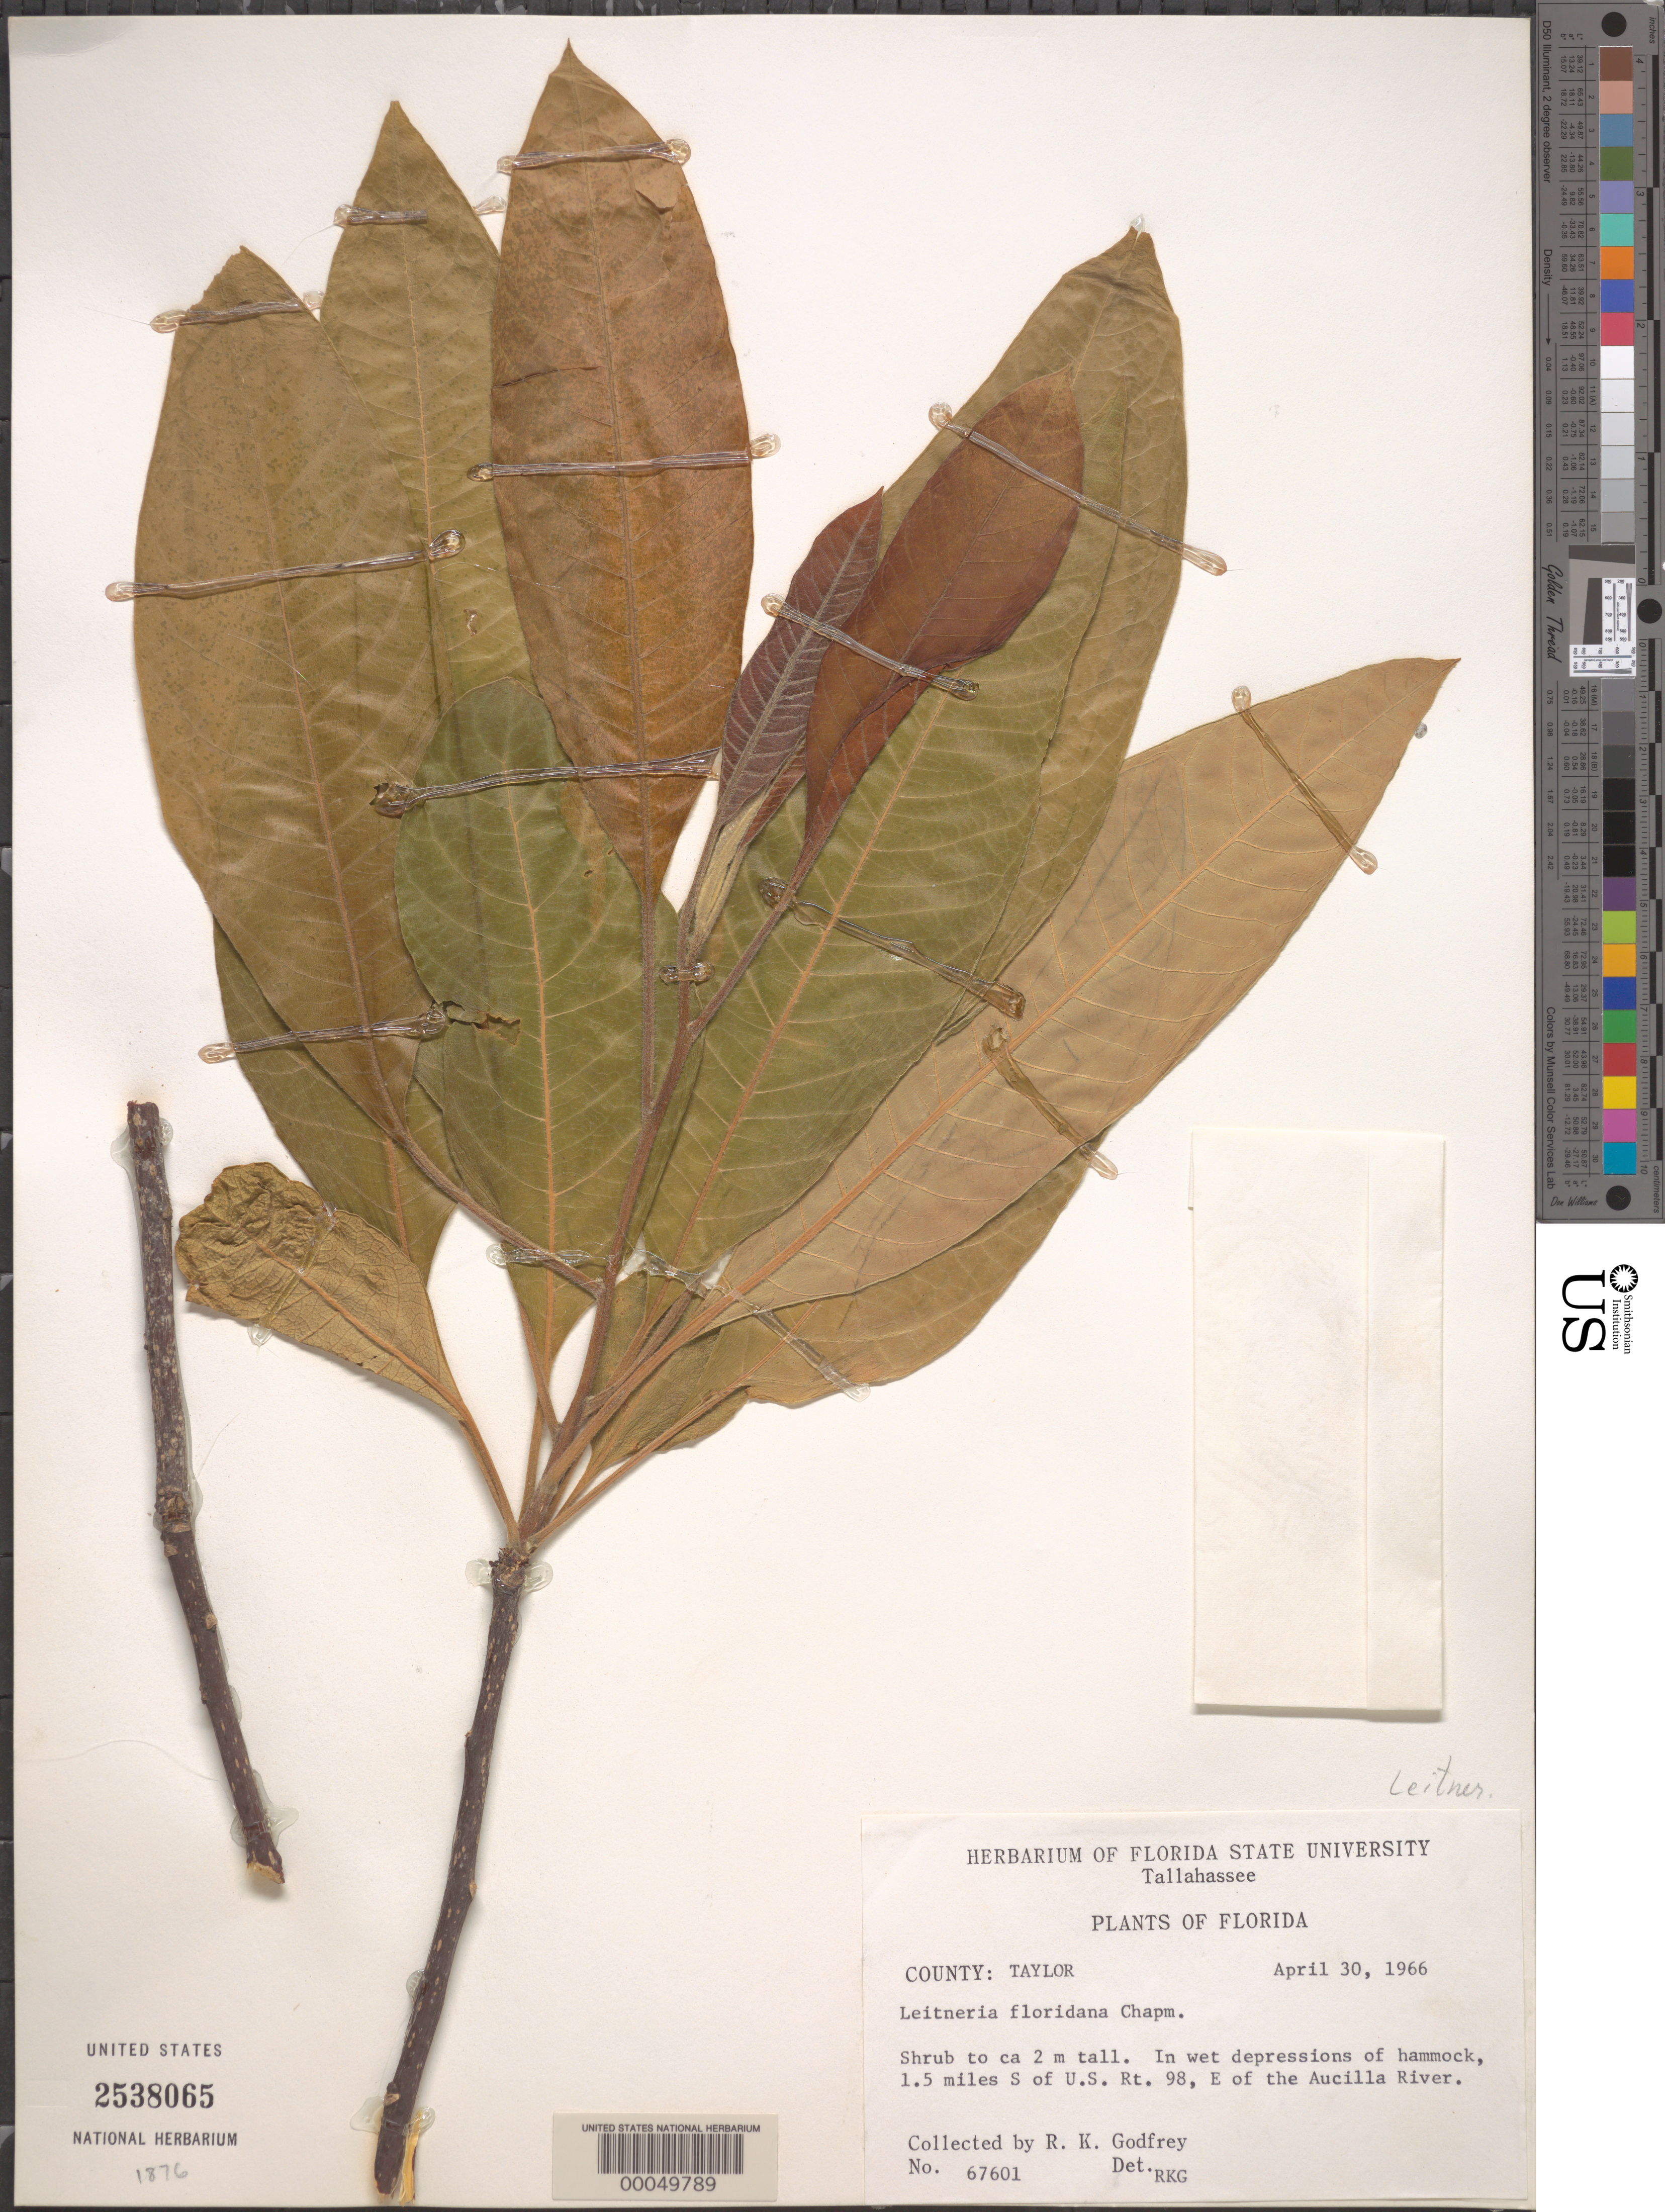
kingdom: Plantae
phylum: Tracheophyta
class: Magnoliopsida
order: Sapindales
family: Simaroubaceae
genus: Leitneria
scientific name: Leitneria floridana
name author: Chapm.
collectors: R. K. Godfrey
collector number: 67601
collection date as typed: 30 Apr 1966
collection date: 1966-04-30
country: United States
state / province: Florida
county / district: Taylor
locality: Hammock 1.5 miles e of aucilla r.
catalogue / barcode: US 2538065